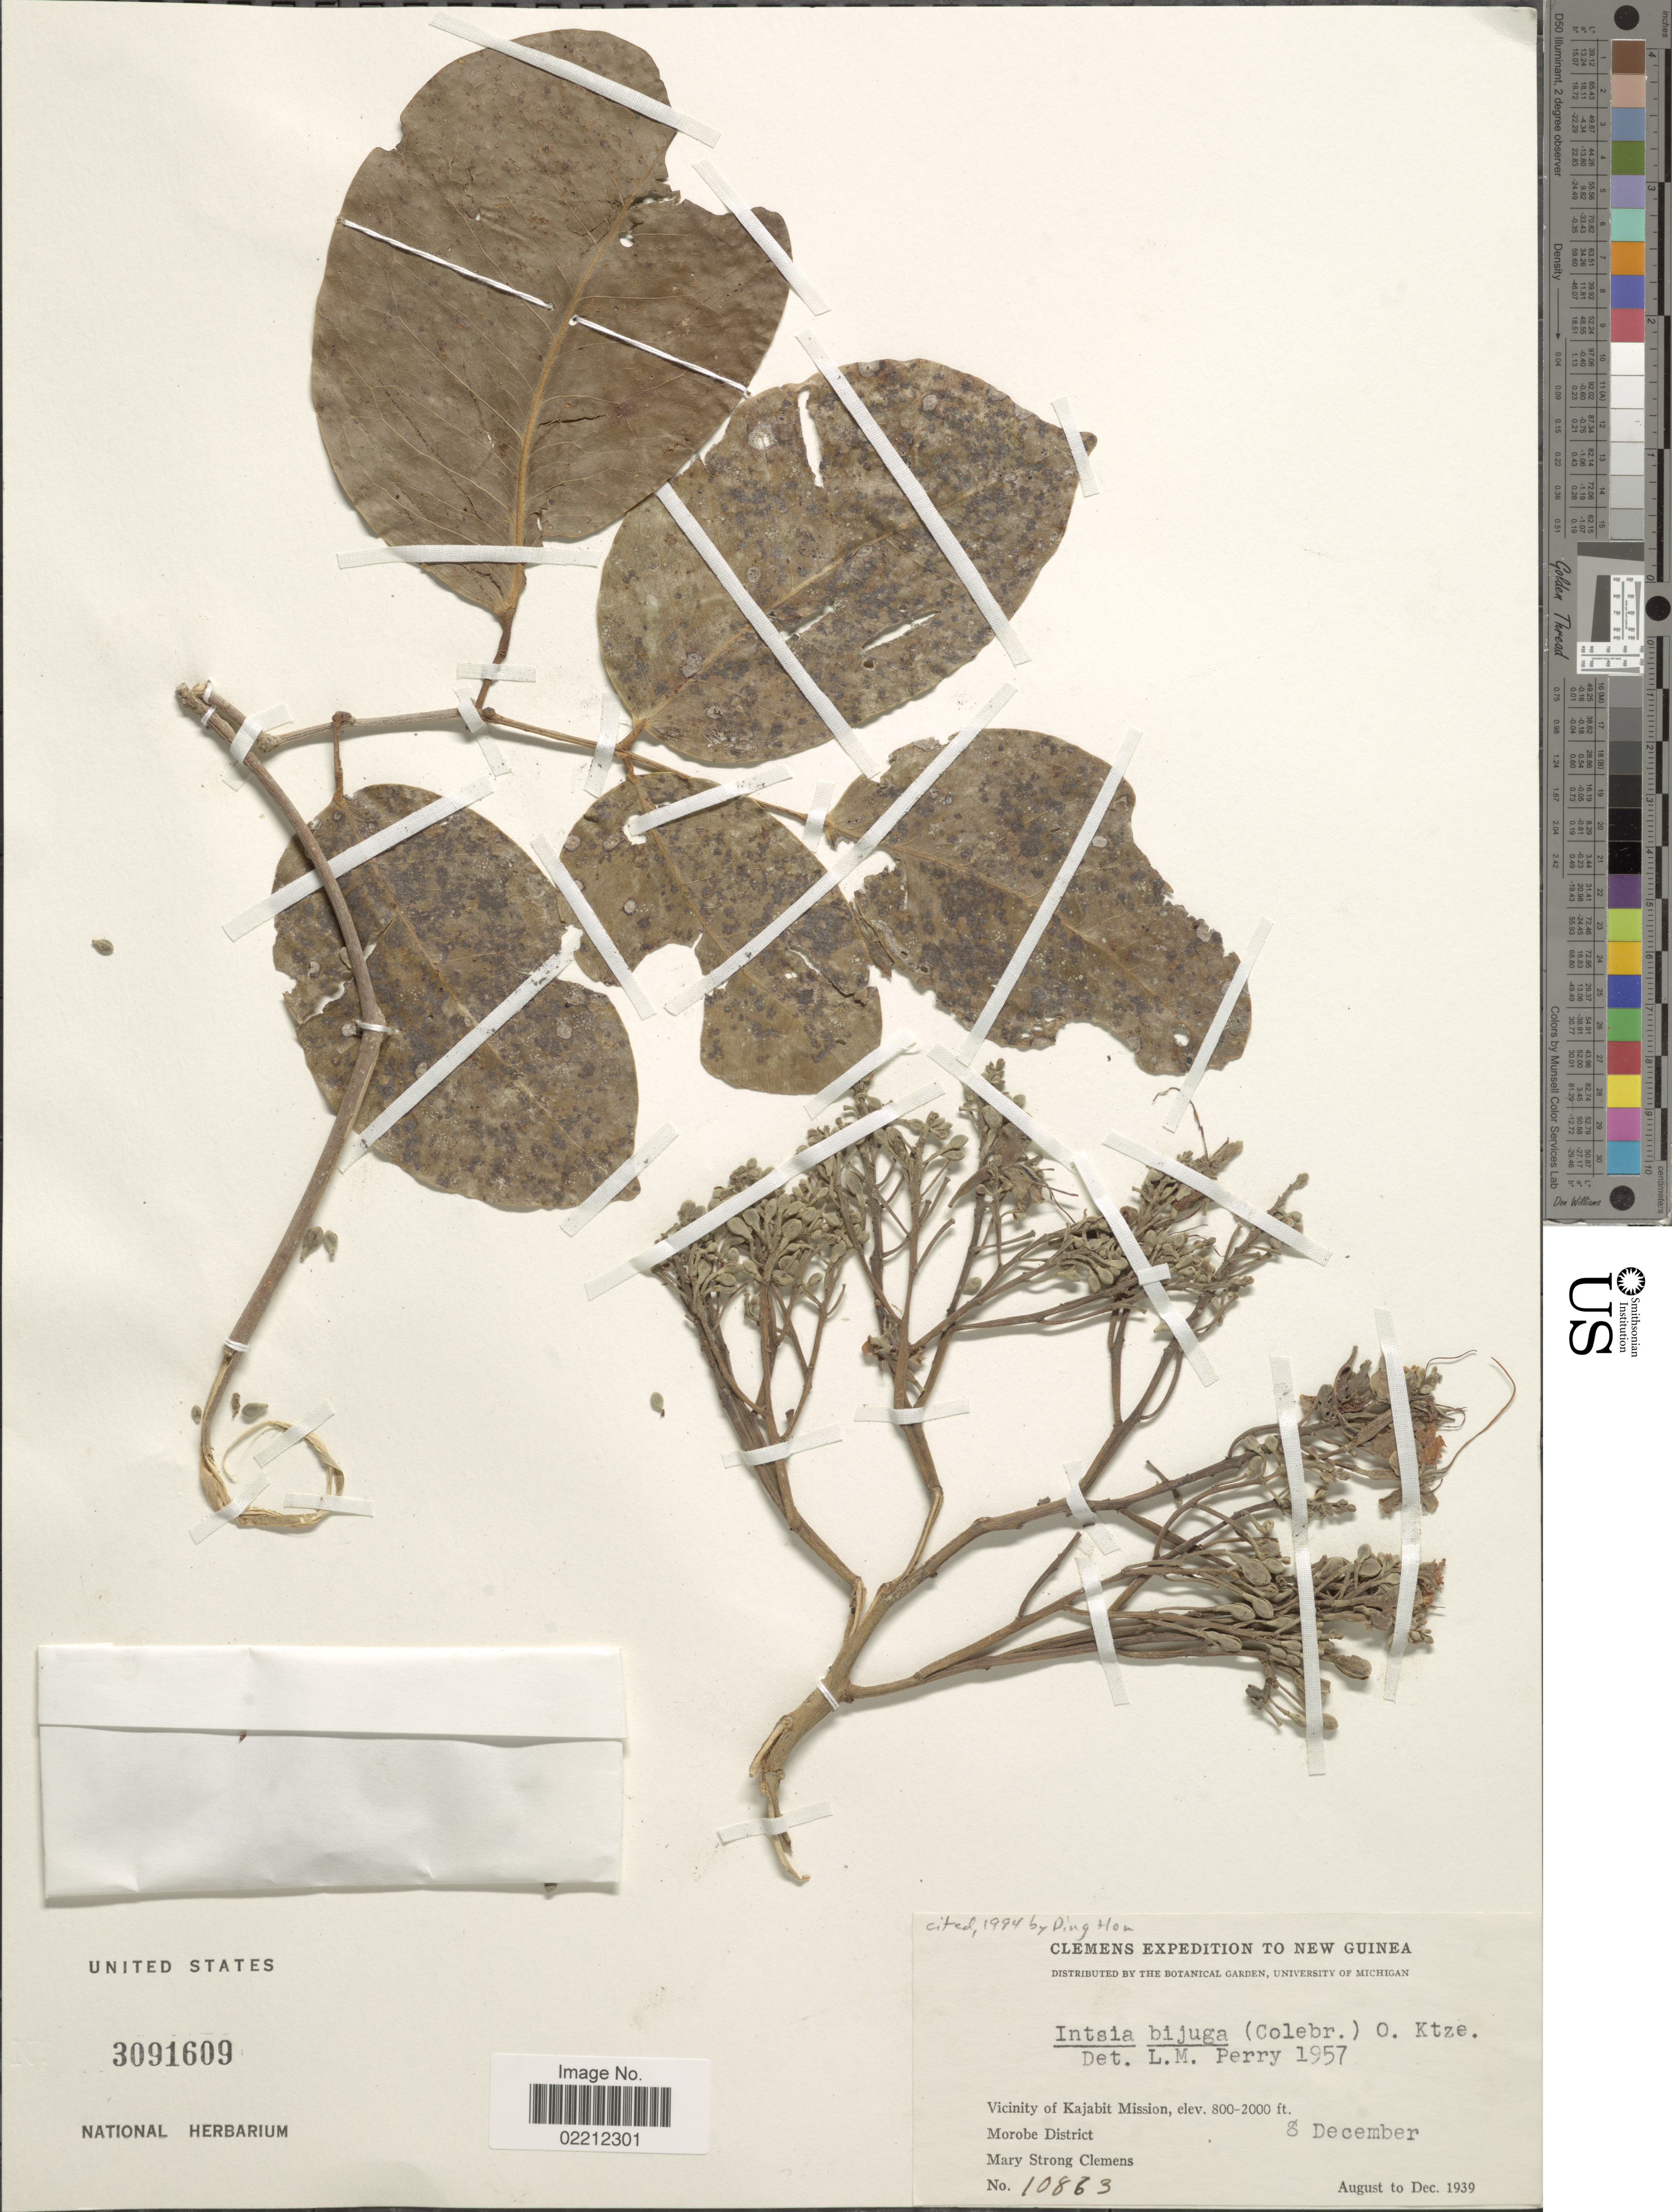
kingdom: Plantae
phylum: Tracheophyta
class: Magnoliopsida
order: Fabales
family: Fabaceae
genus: Intsia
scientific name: Intsia bijuga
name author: (Colebr.) Kuntze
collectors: M. S. Clemens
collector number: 10863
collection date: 1939-12-08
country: Papua New Guinea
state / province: Morobe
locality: New Guinea. Vicinity of Kajabit Mission. Morobe District.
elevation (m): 244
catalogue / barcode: US 3091609